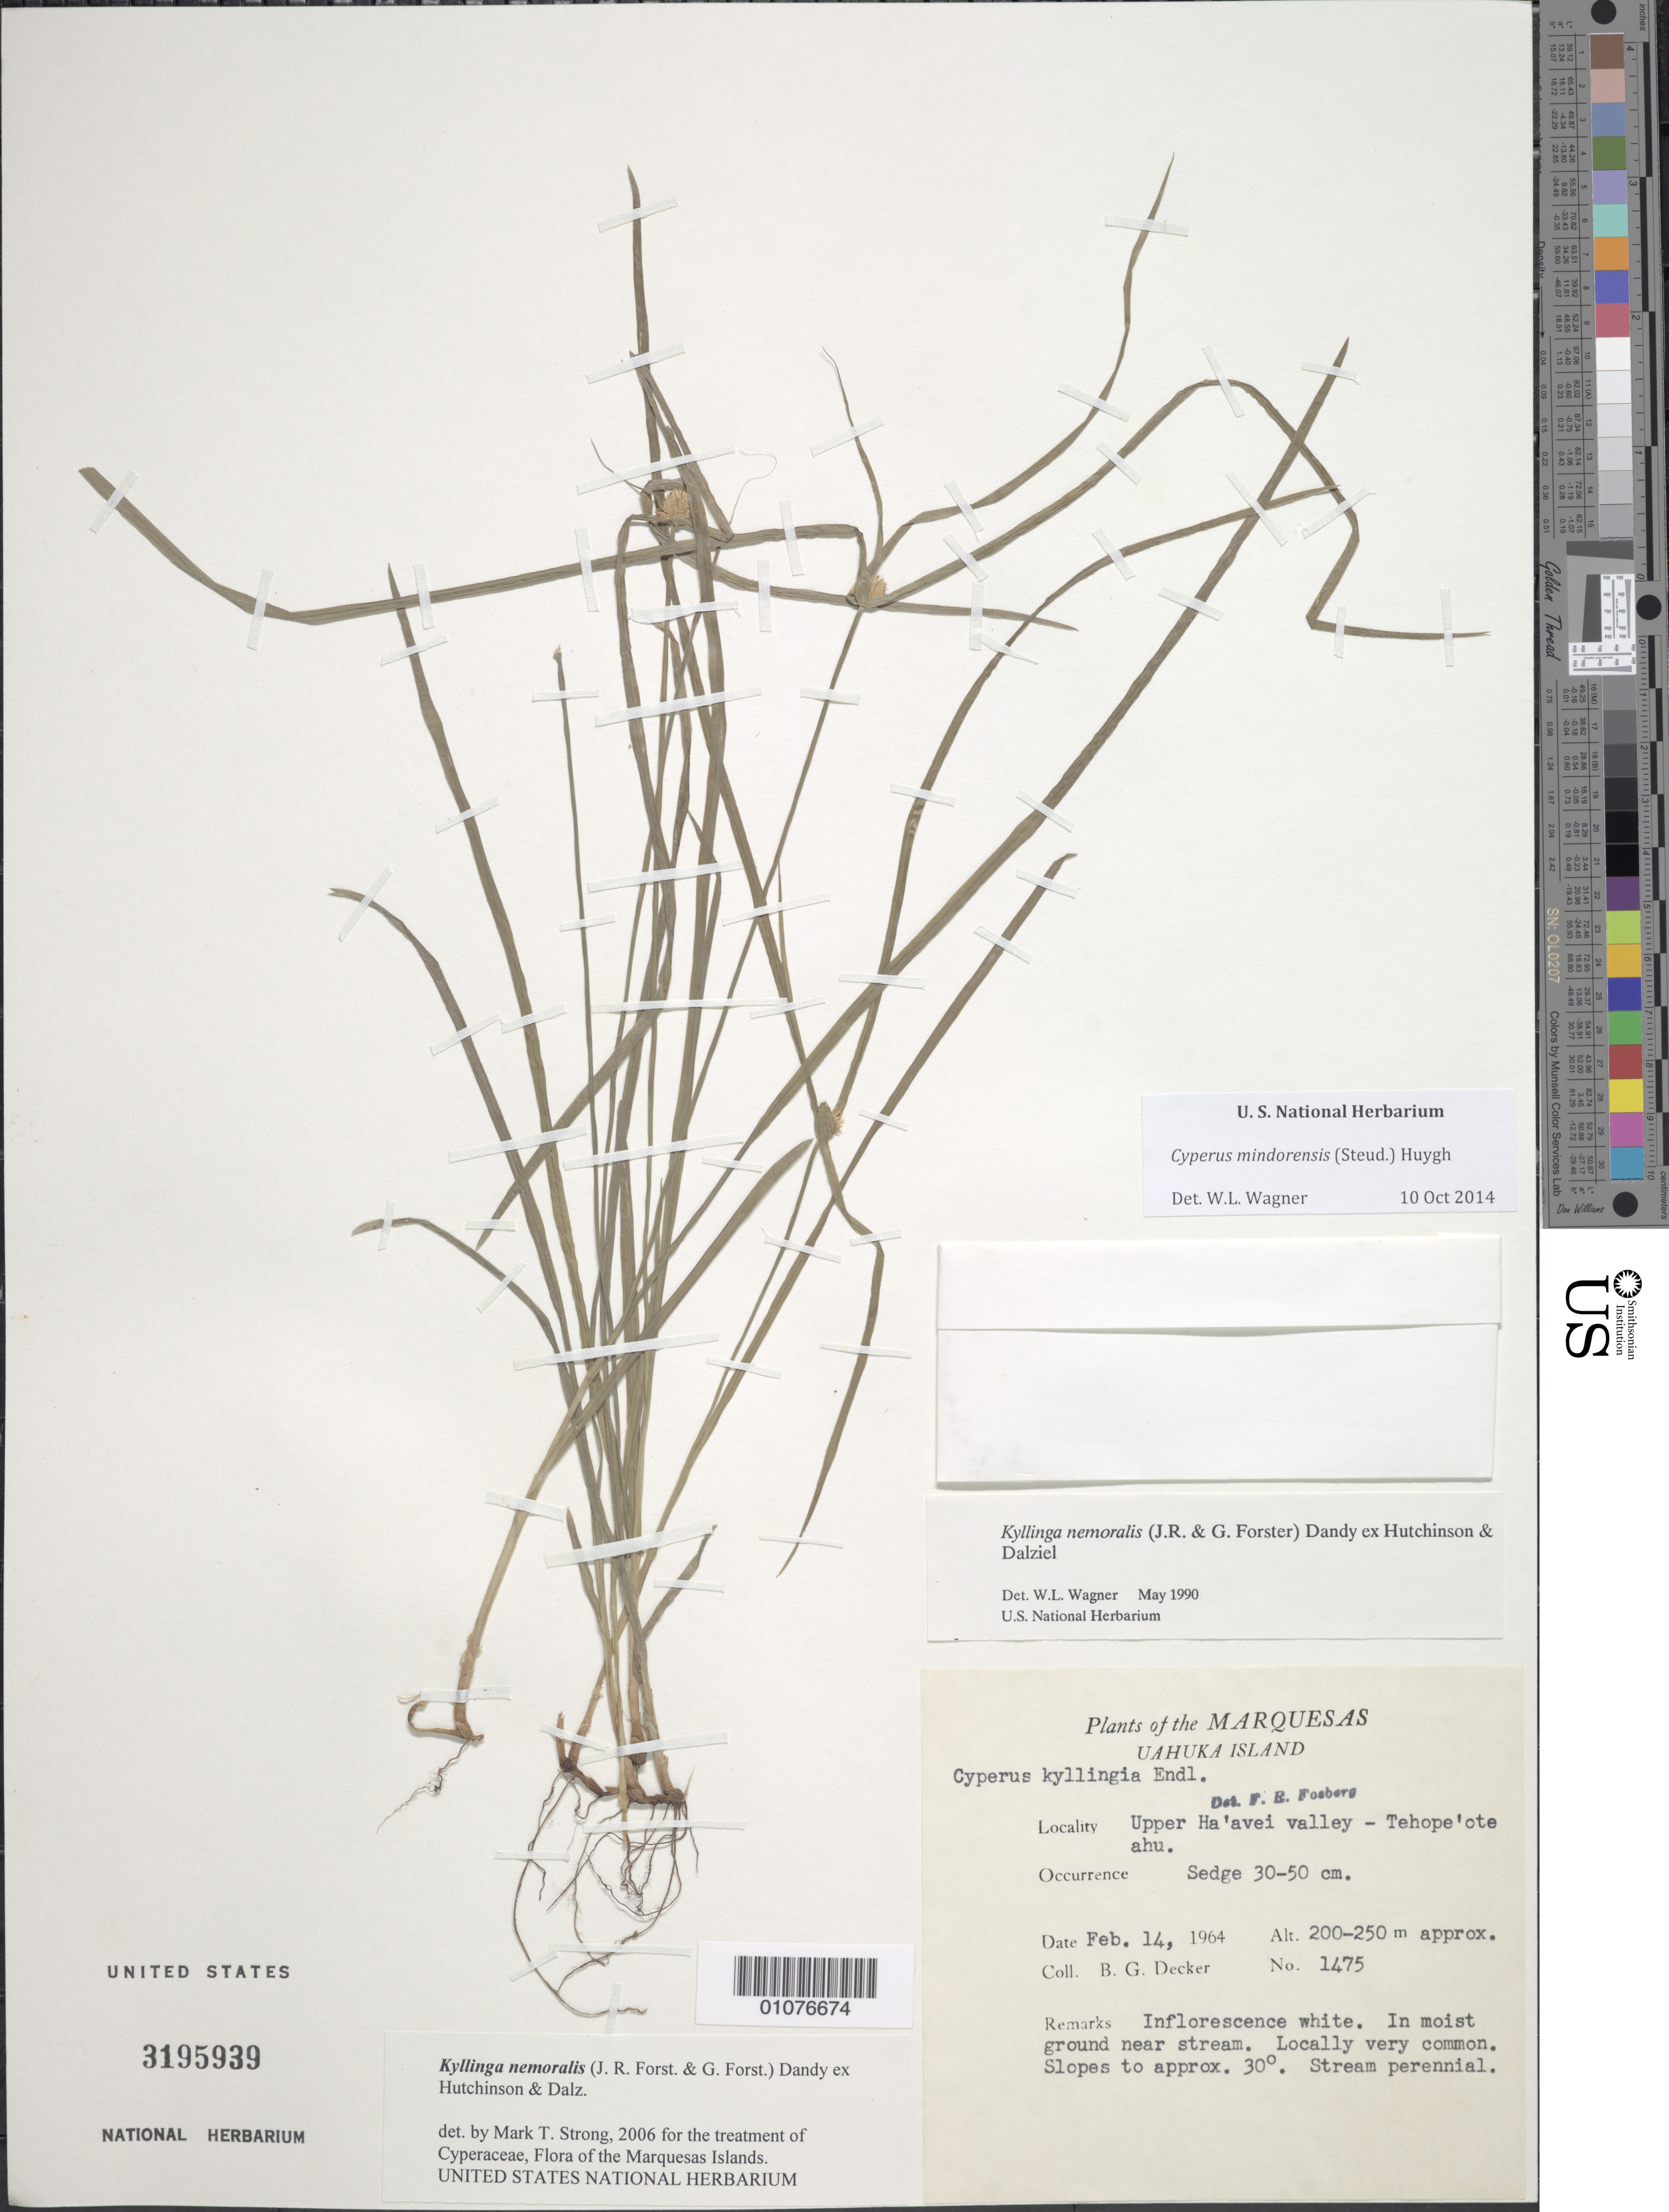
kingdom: Plantae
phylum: Tracheophyta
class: Liliopsida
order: Poales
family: Cyperaceae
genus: Cyperus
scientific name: Cyperus mindorensis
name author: (Steud.) Huygh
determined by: Lorence, David H., (PTBG), National Tropical Botanical Garden (UNITED STATES)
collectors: B. G. Decker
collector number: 1475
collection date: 1964-02-14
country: French Polynesia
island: Ua Huka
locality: Upper Ha'avei Valley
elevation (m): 200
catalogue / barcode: US 3195939